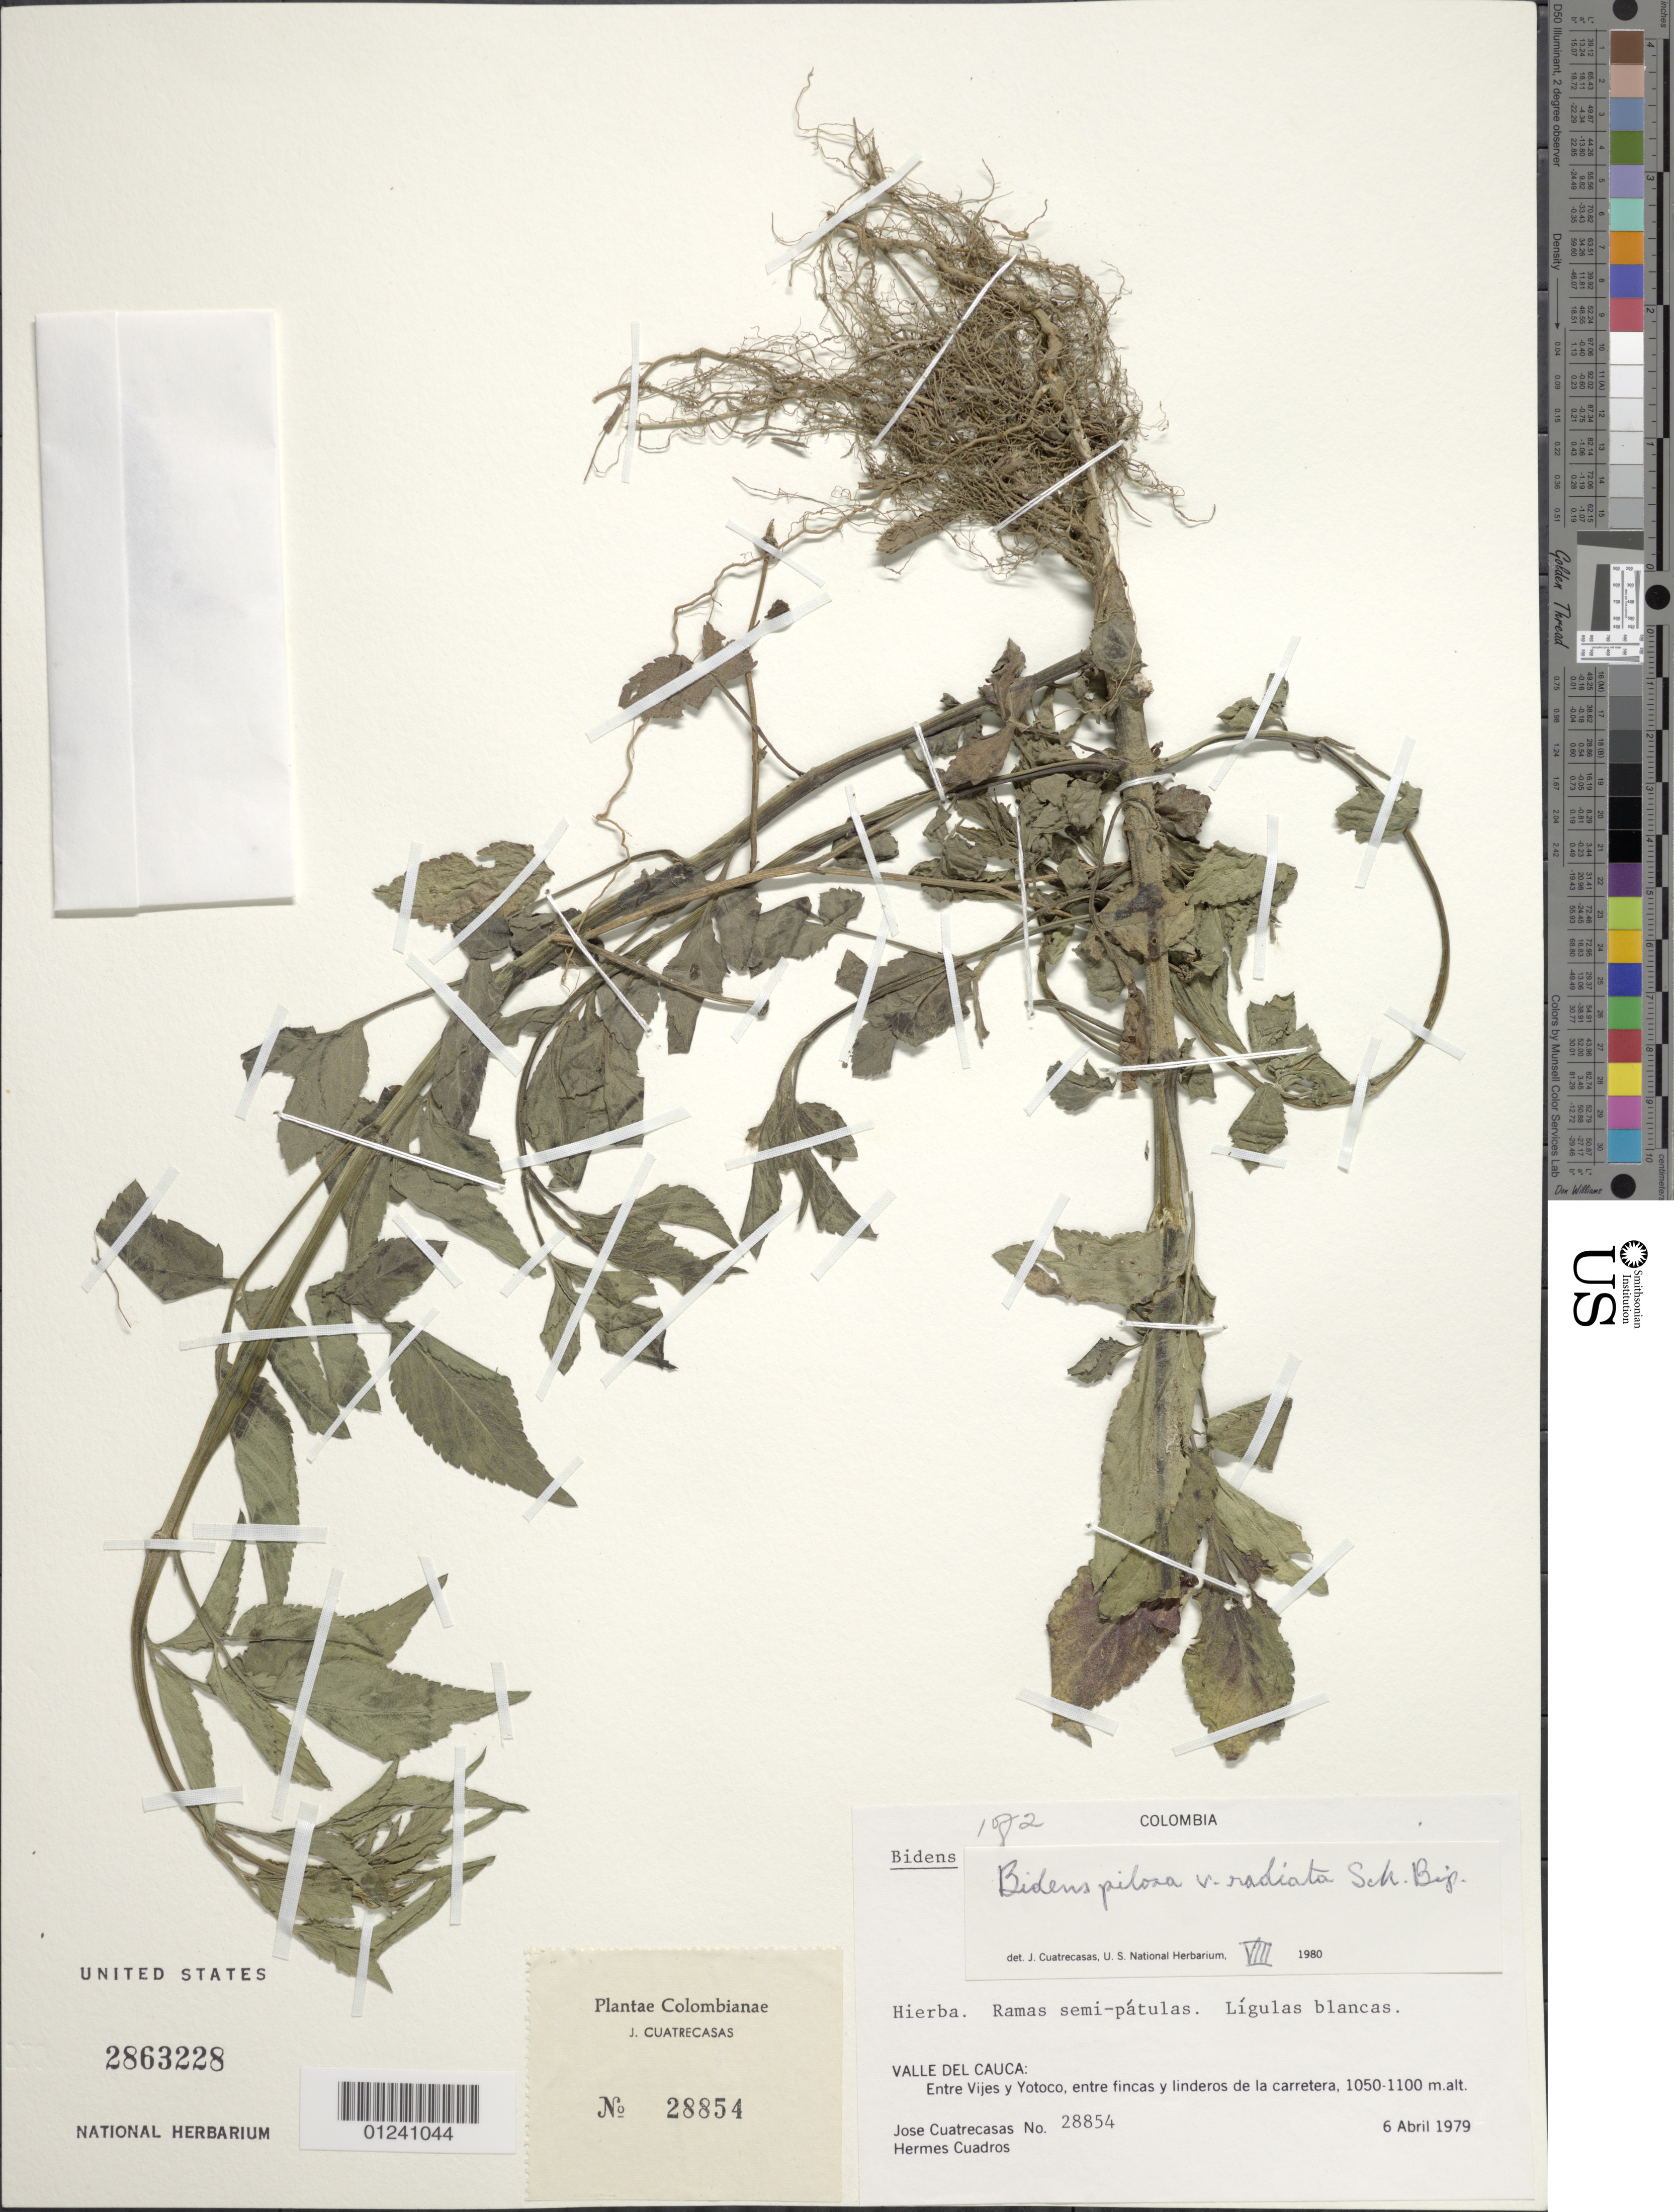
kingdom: Plantae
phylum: Tracheophyta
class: Magnoliopsida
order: Asterales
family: Asteraceae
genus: Bidens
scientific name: Bidens pilosa var. radiata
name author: (Sch. Bip.) J.A. Schmidt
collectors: J. Cuatrecasas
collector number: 28854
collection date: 1979-04-06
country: Colombia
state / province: Valle del Cauca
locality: Entre Vijes y Yotoco, entre fincas y linderos de la carretera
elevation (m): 1050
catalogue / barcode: US 2863228